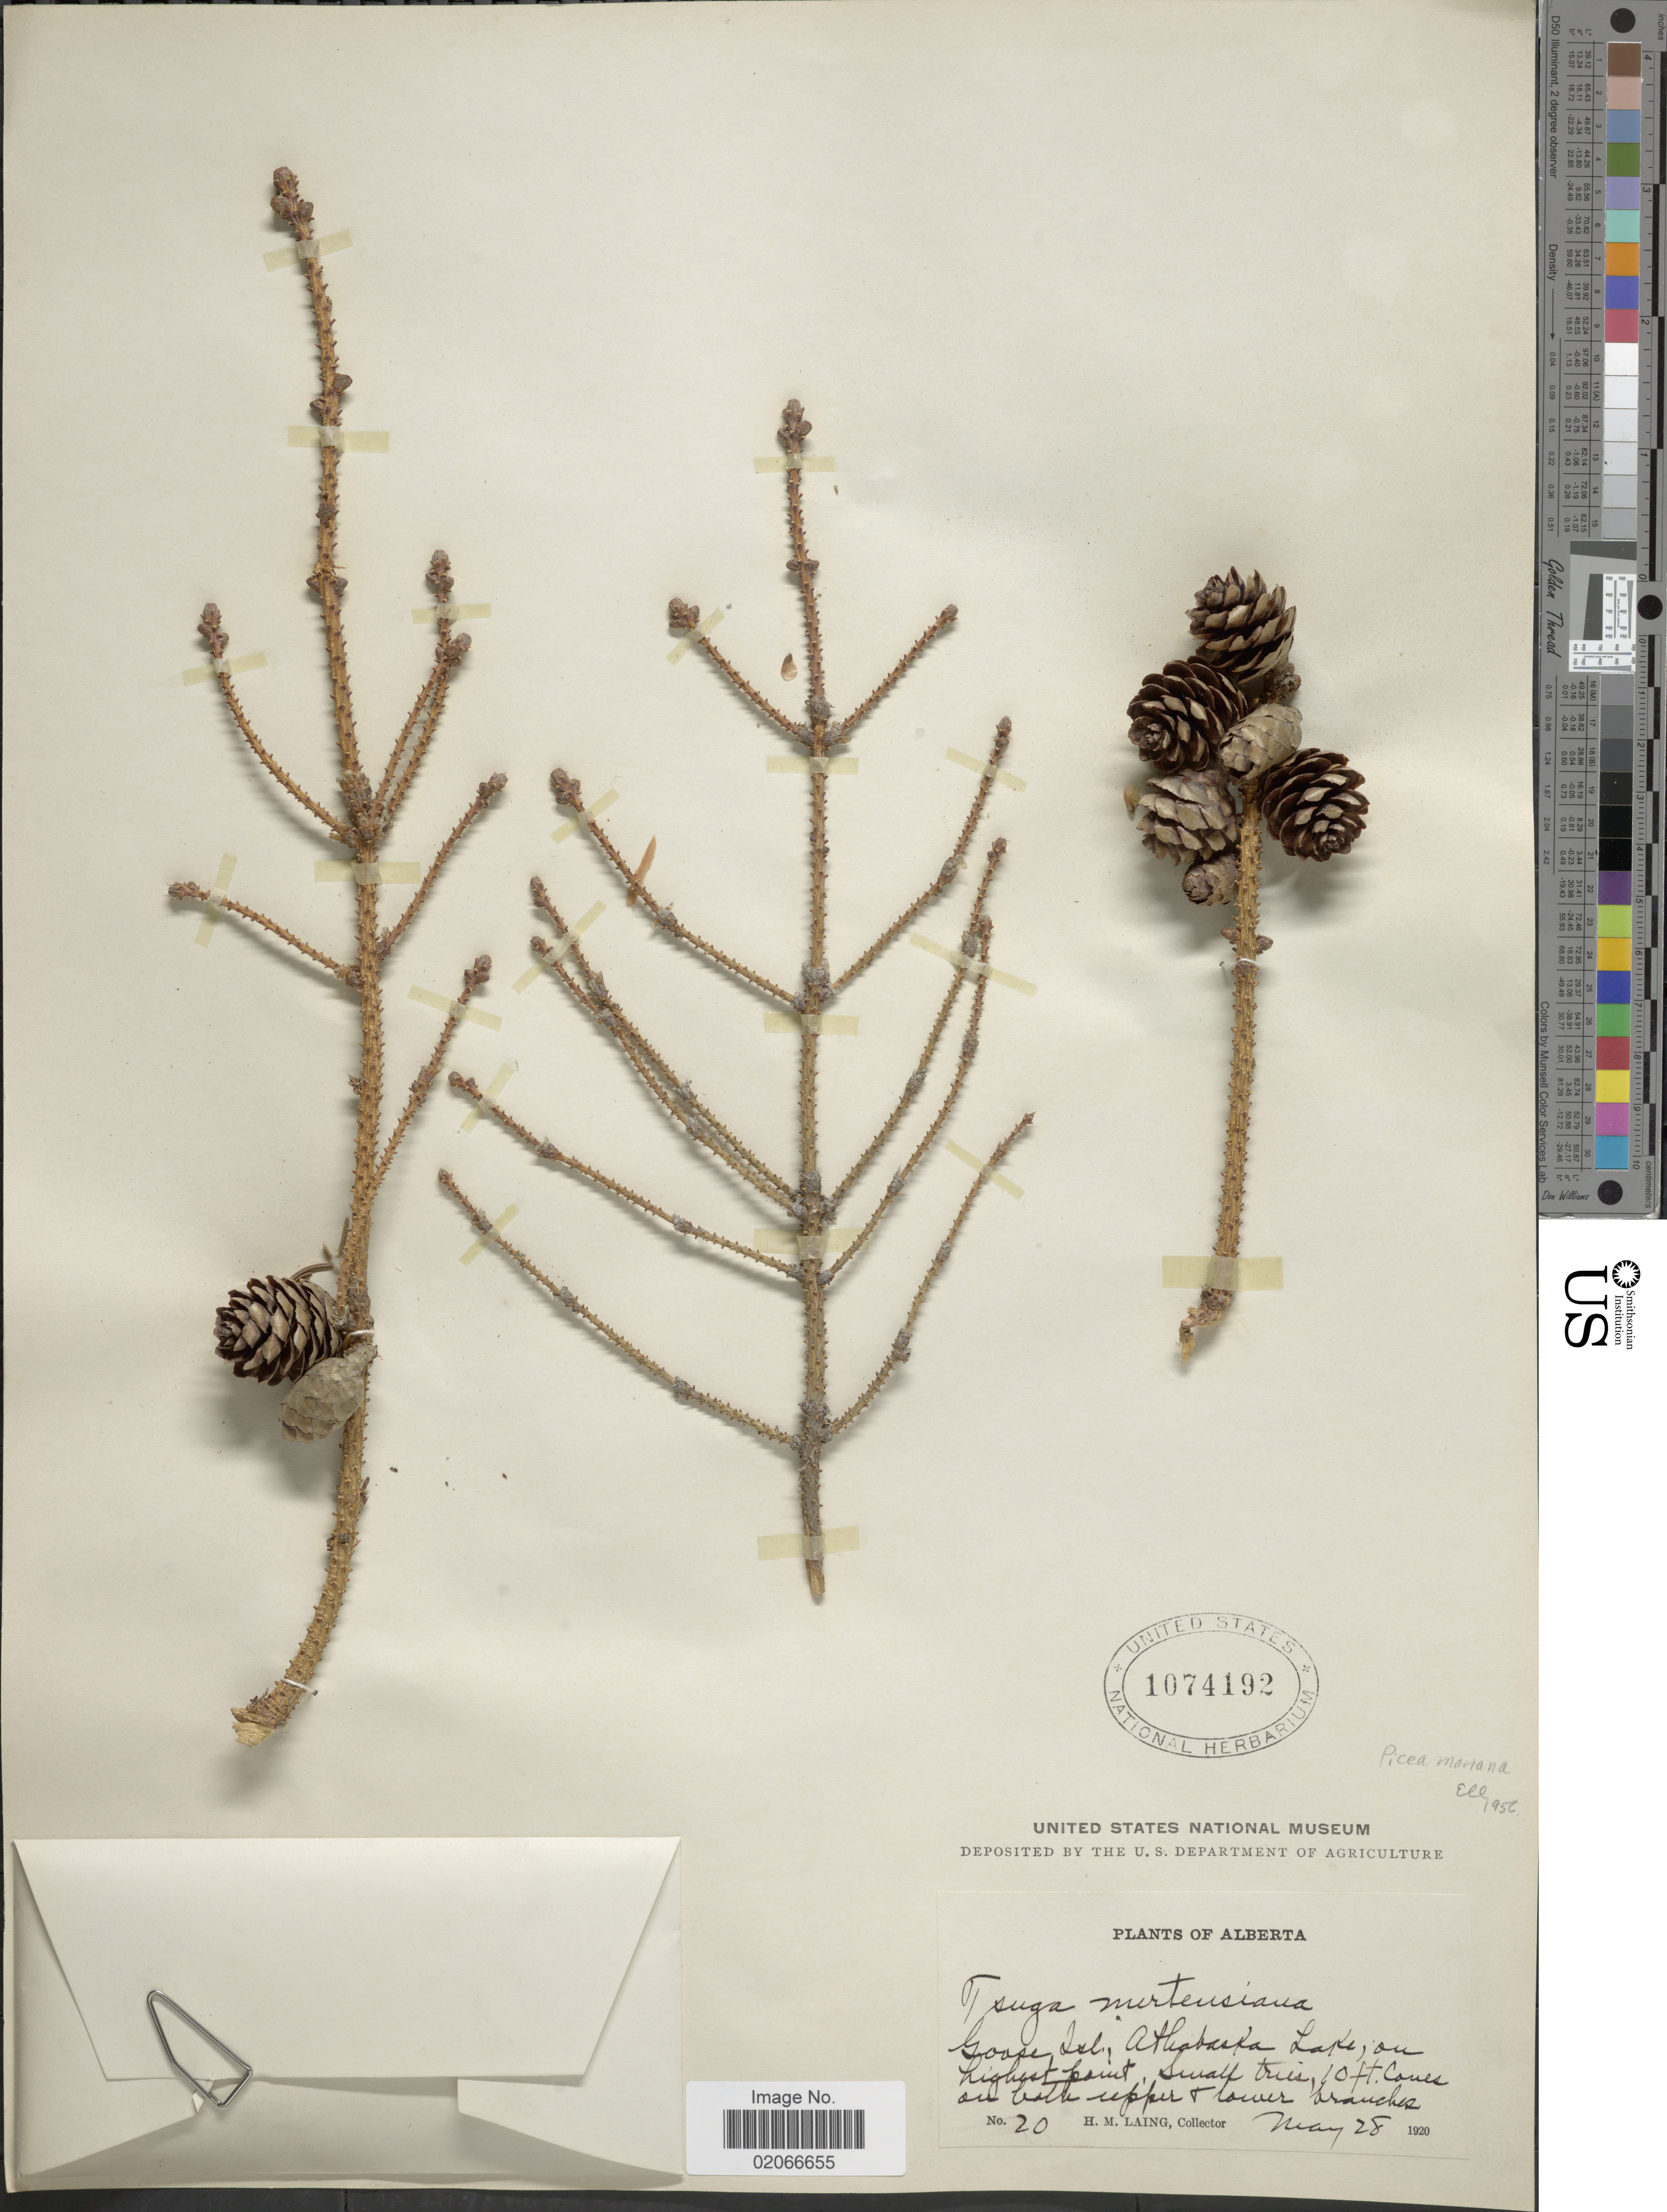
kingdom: Plantae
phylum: Tracheophyta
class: Pinopsida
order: Pinales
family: Pinaceae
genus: Picea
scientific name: Picea mariana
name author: (Mill.) Britton, Stearns & Poggenb.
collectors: H. Laing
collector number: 20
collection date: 1920-05-28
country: Canada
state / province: Alberta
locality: Goose Isl., Athabaska Lake, on highest point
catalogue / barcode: US 1074192